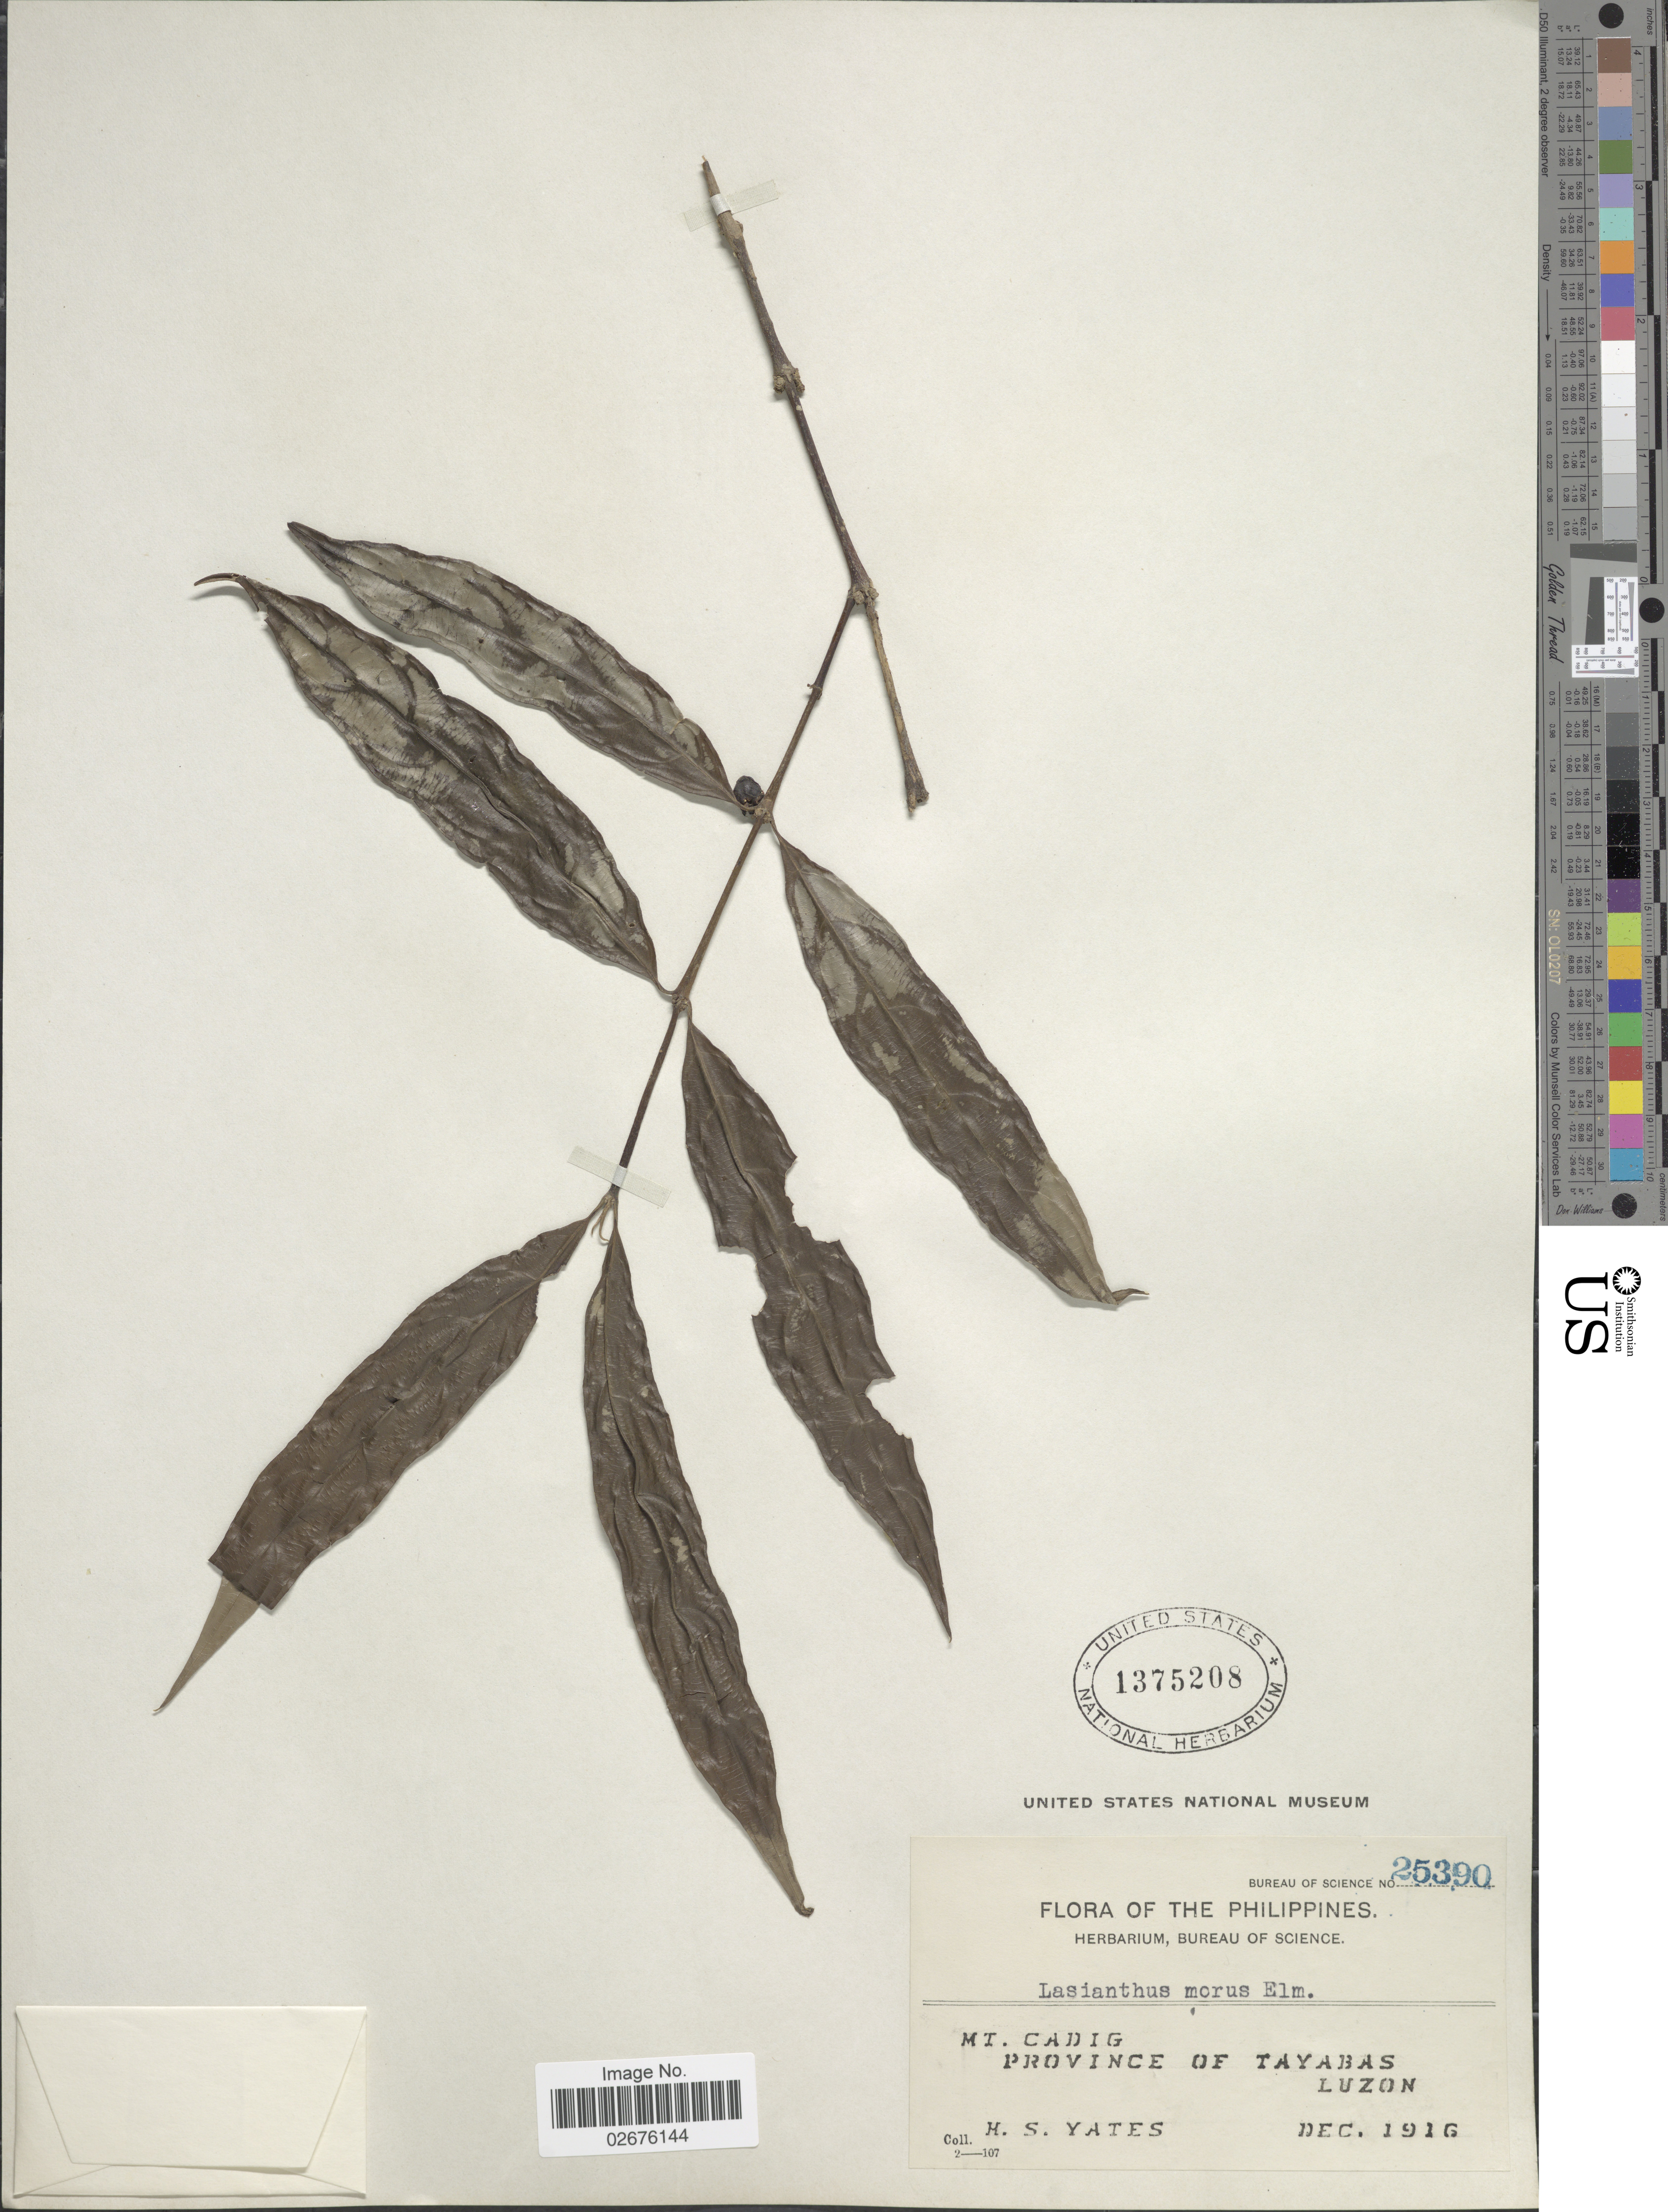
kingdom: Plantae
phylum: Tracheophyta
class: Magnoliopsida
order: Gentianales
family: Rubiaceae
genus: Lasianthus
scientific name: Lasianthus morus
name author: Elmer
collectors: H. S. Yates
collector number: Bureau of Science 25390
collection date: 1916-12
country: Philippines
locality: Mt. Cadig, Province of Tayabas, Luzon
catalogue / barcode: US 1375208